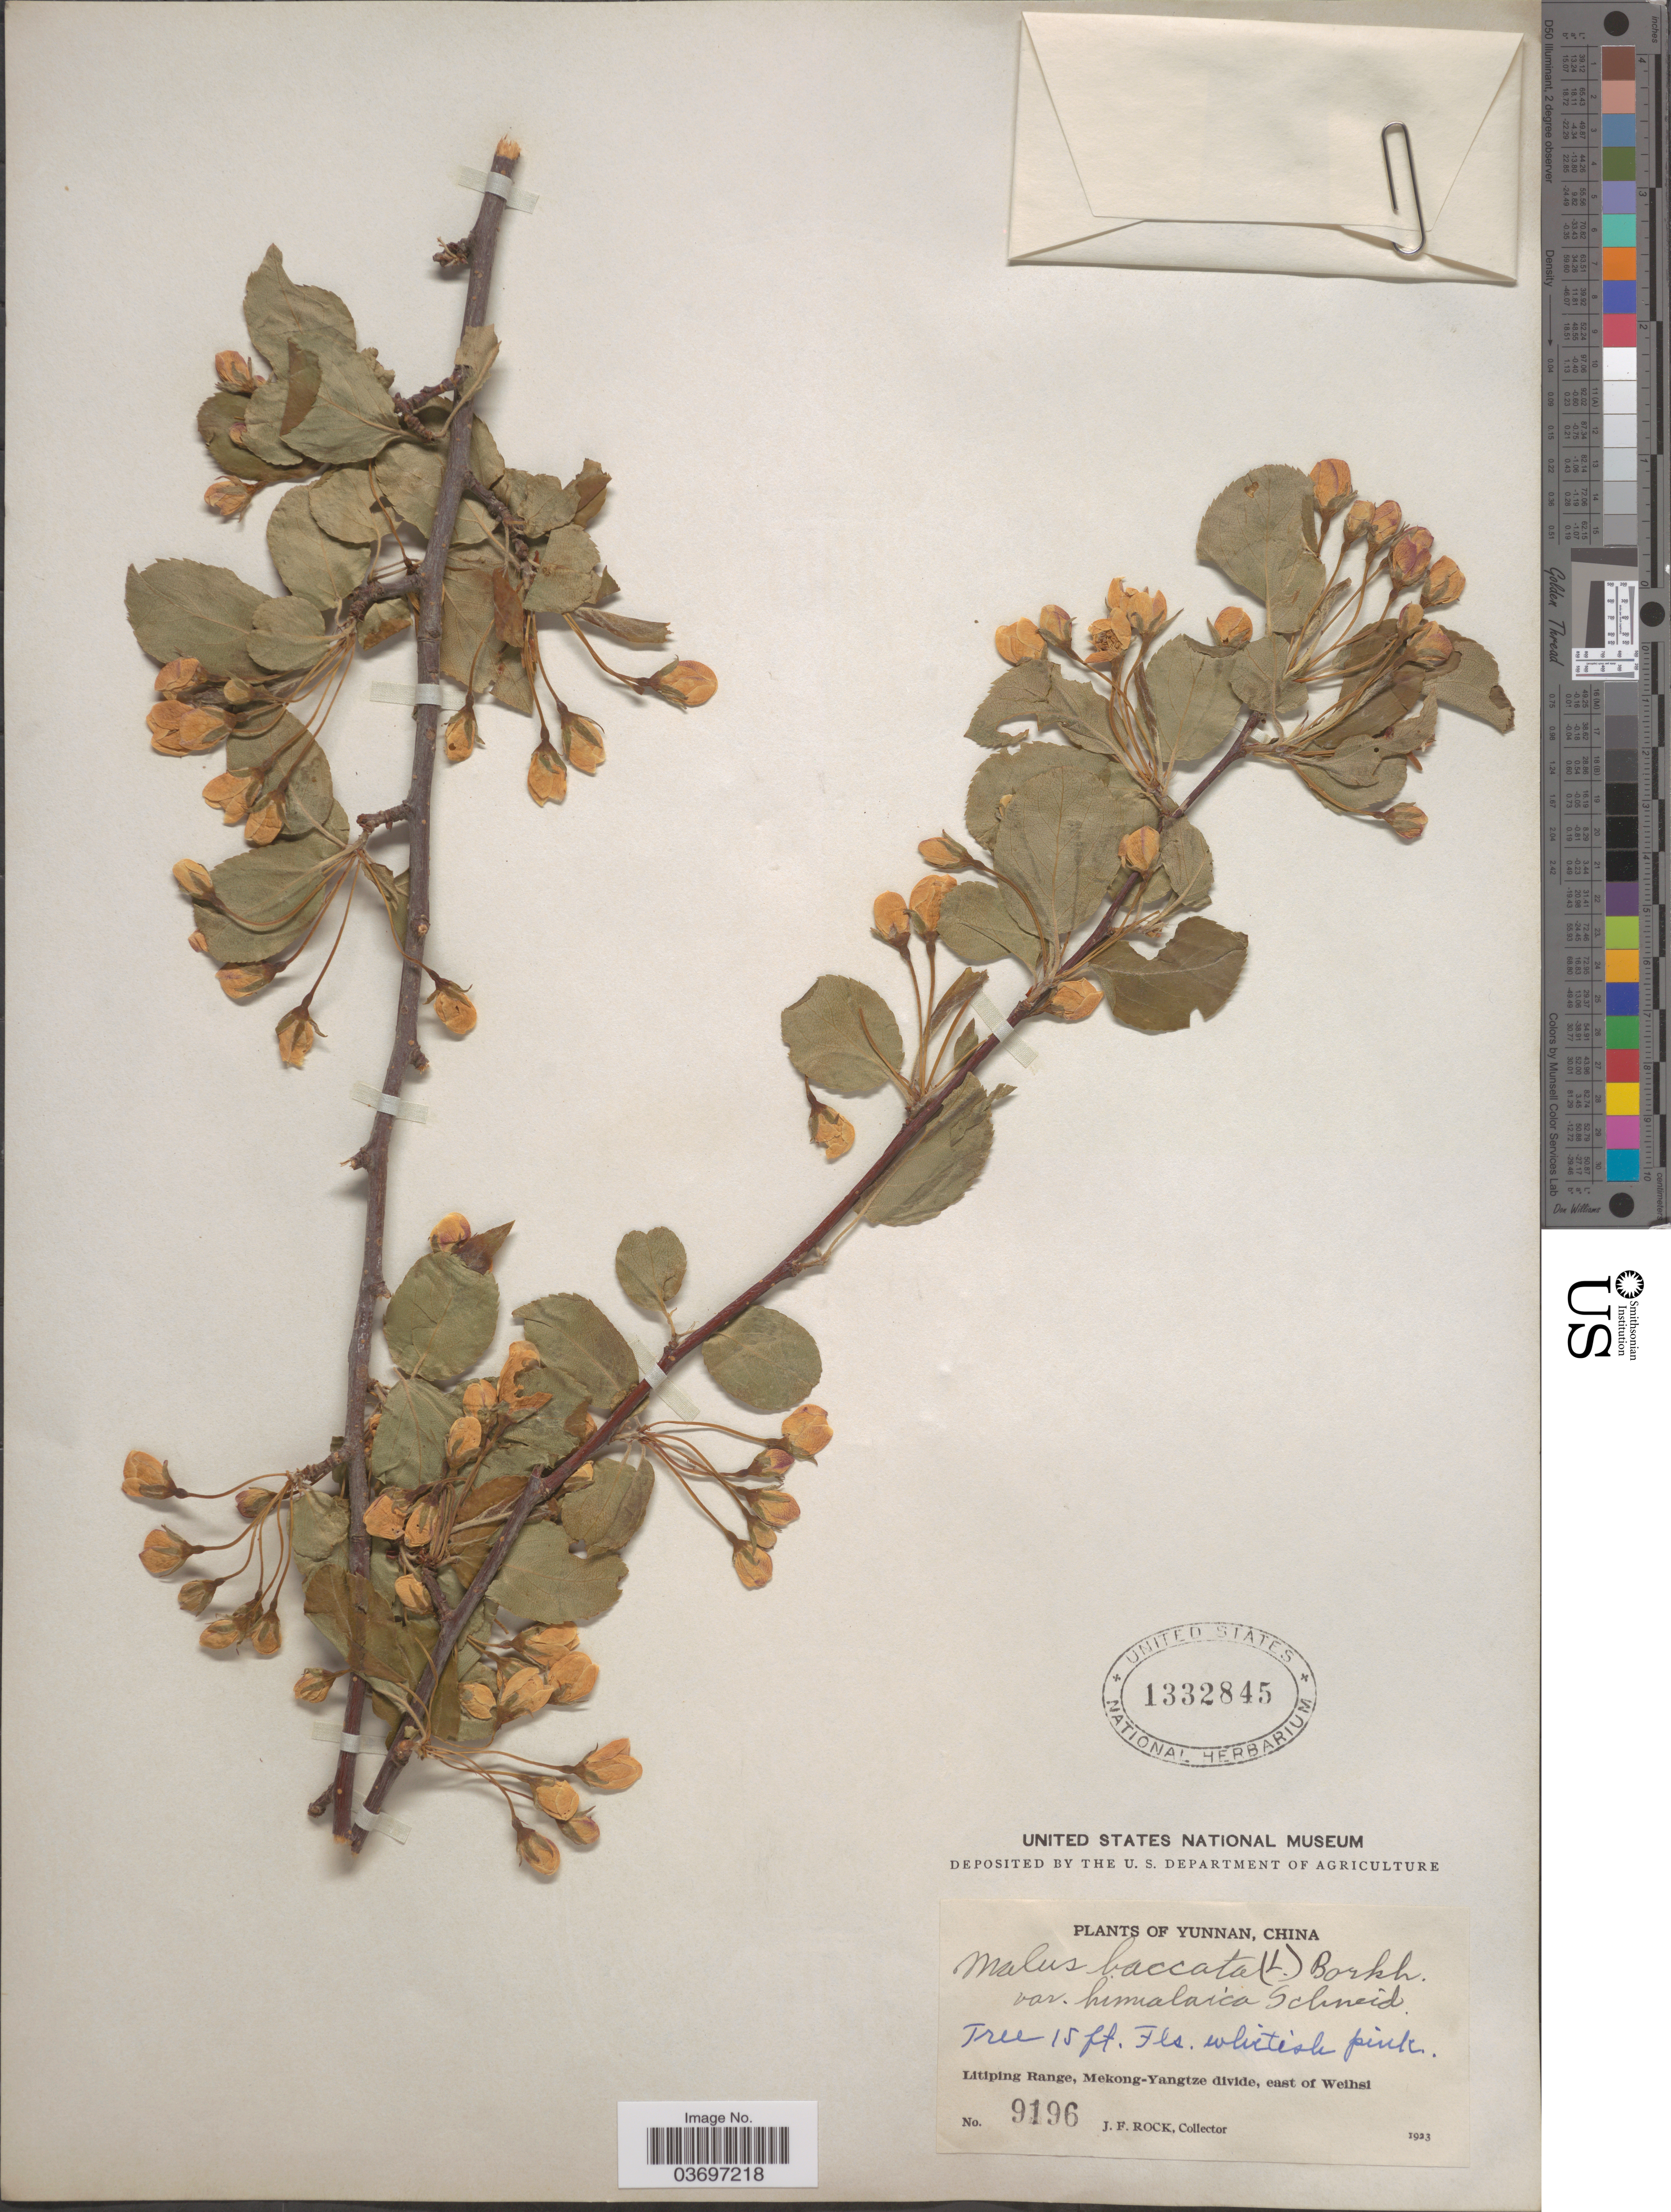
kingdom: Plantae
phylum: Tracheophyta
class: Magnoliopsida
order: Rosales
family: Rosaceae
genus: Malus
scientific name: Malus baccata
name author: (L.) Borkh.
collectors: J. Rock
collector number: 9196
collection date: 1923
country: China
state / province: Yunnan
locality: Litiping Range, Mekong-Yangtze divide, east of Weihsi.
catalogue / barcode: US 1332845